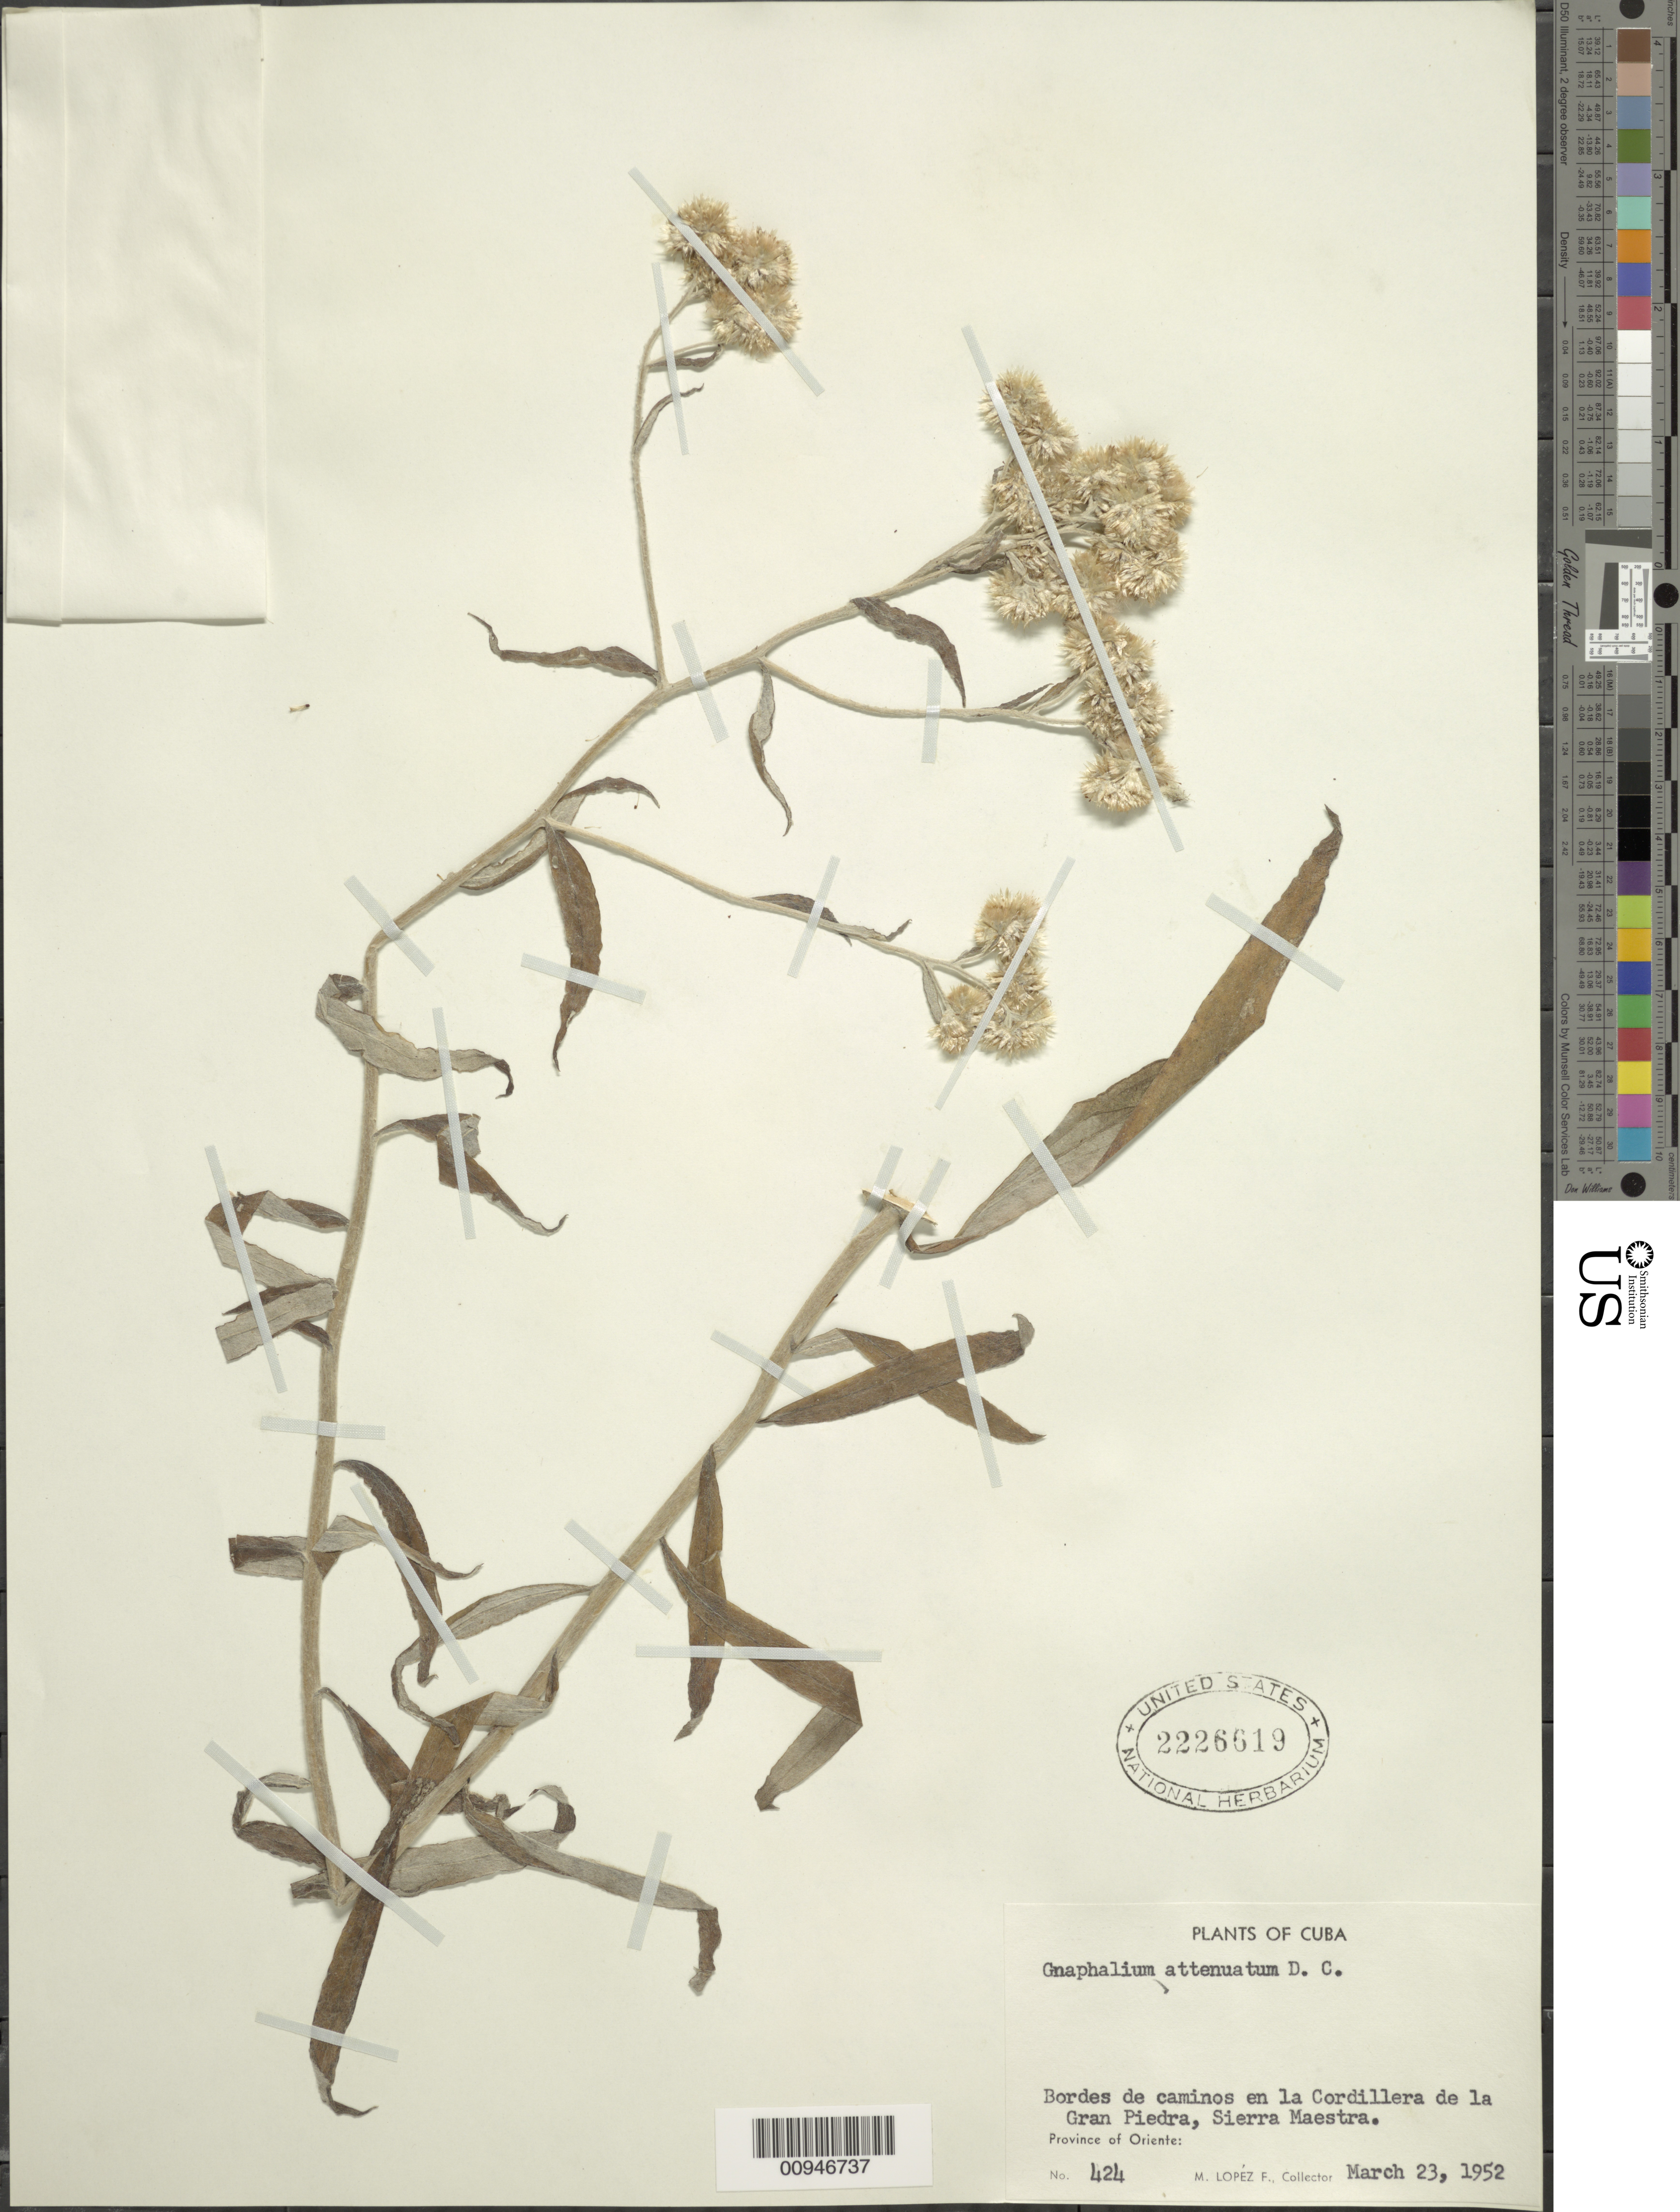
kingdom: Plantae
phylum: Tracheophyta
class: Magnoliopsida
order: Asterales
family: Asteraceae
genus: Pseudognaphalium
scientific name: Pseudognaphalium attenuatum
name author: (DC.) Anderb.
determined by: Nesom, Guy L.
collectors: M. López Figueiras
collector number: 424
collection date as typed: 23 Mar 1952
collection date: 1952-03-23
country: Cuba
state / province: Oriente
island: Cuba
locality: Bordes de caminos en la Cordillera de la Gran Peidra, Sierra Maestra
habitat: Bordes de caminos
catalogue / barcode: US 2226619